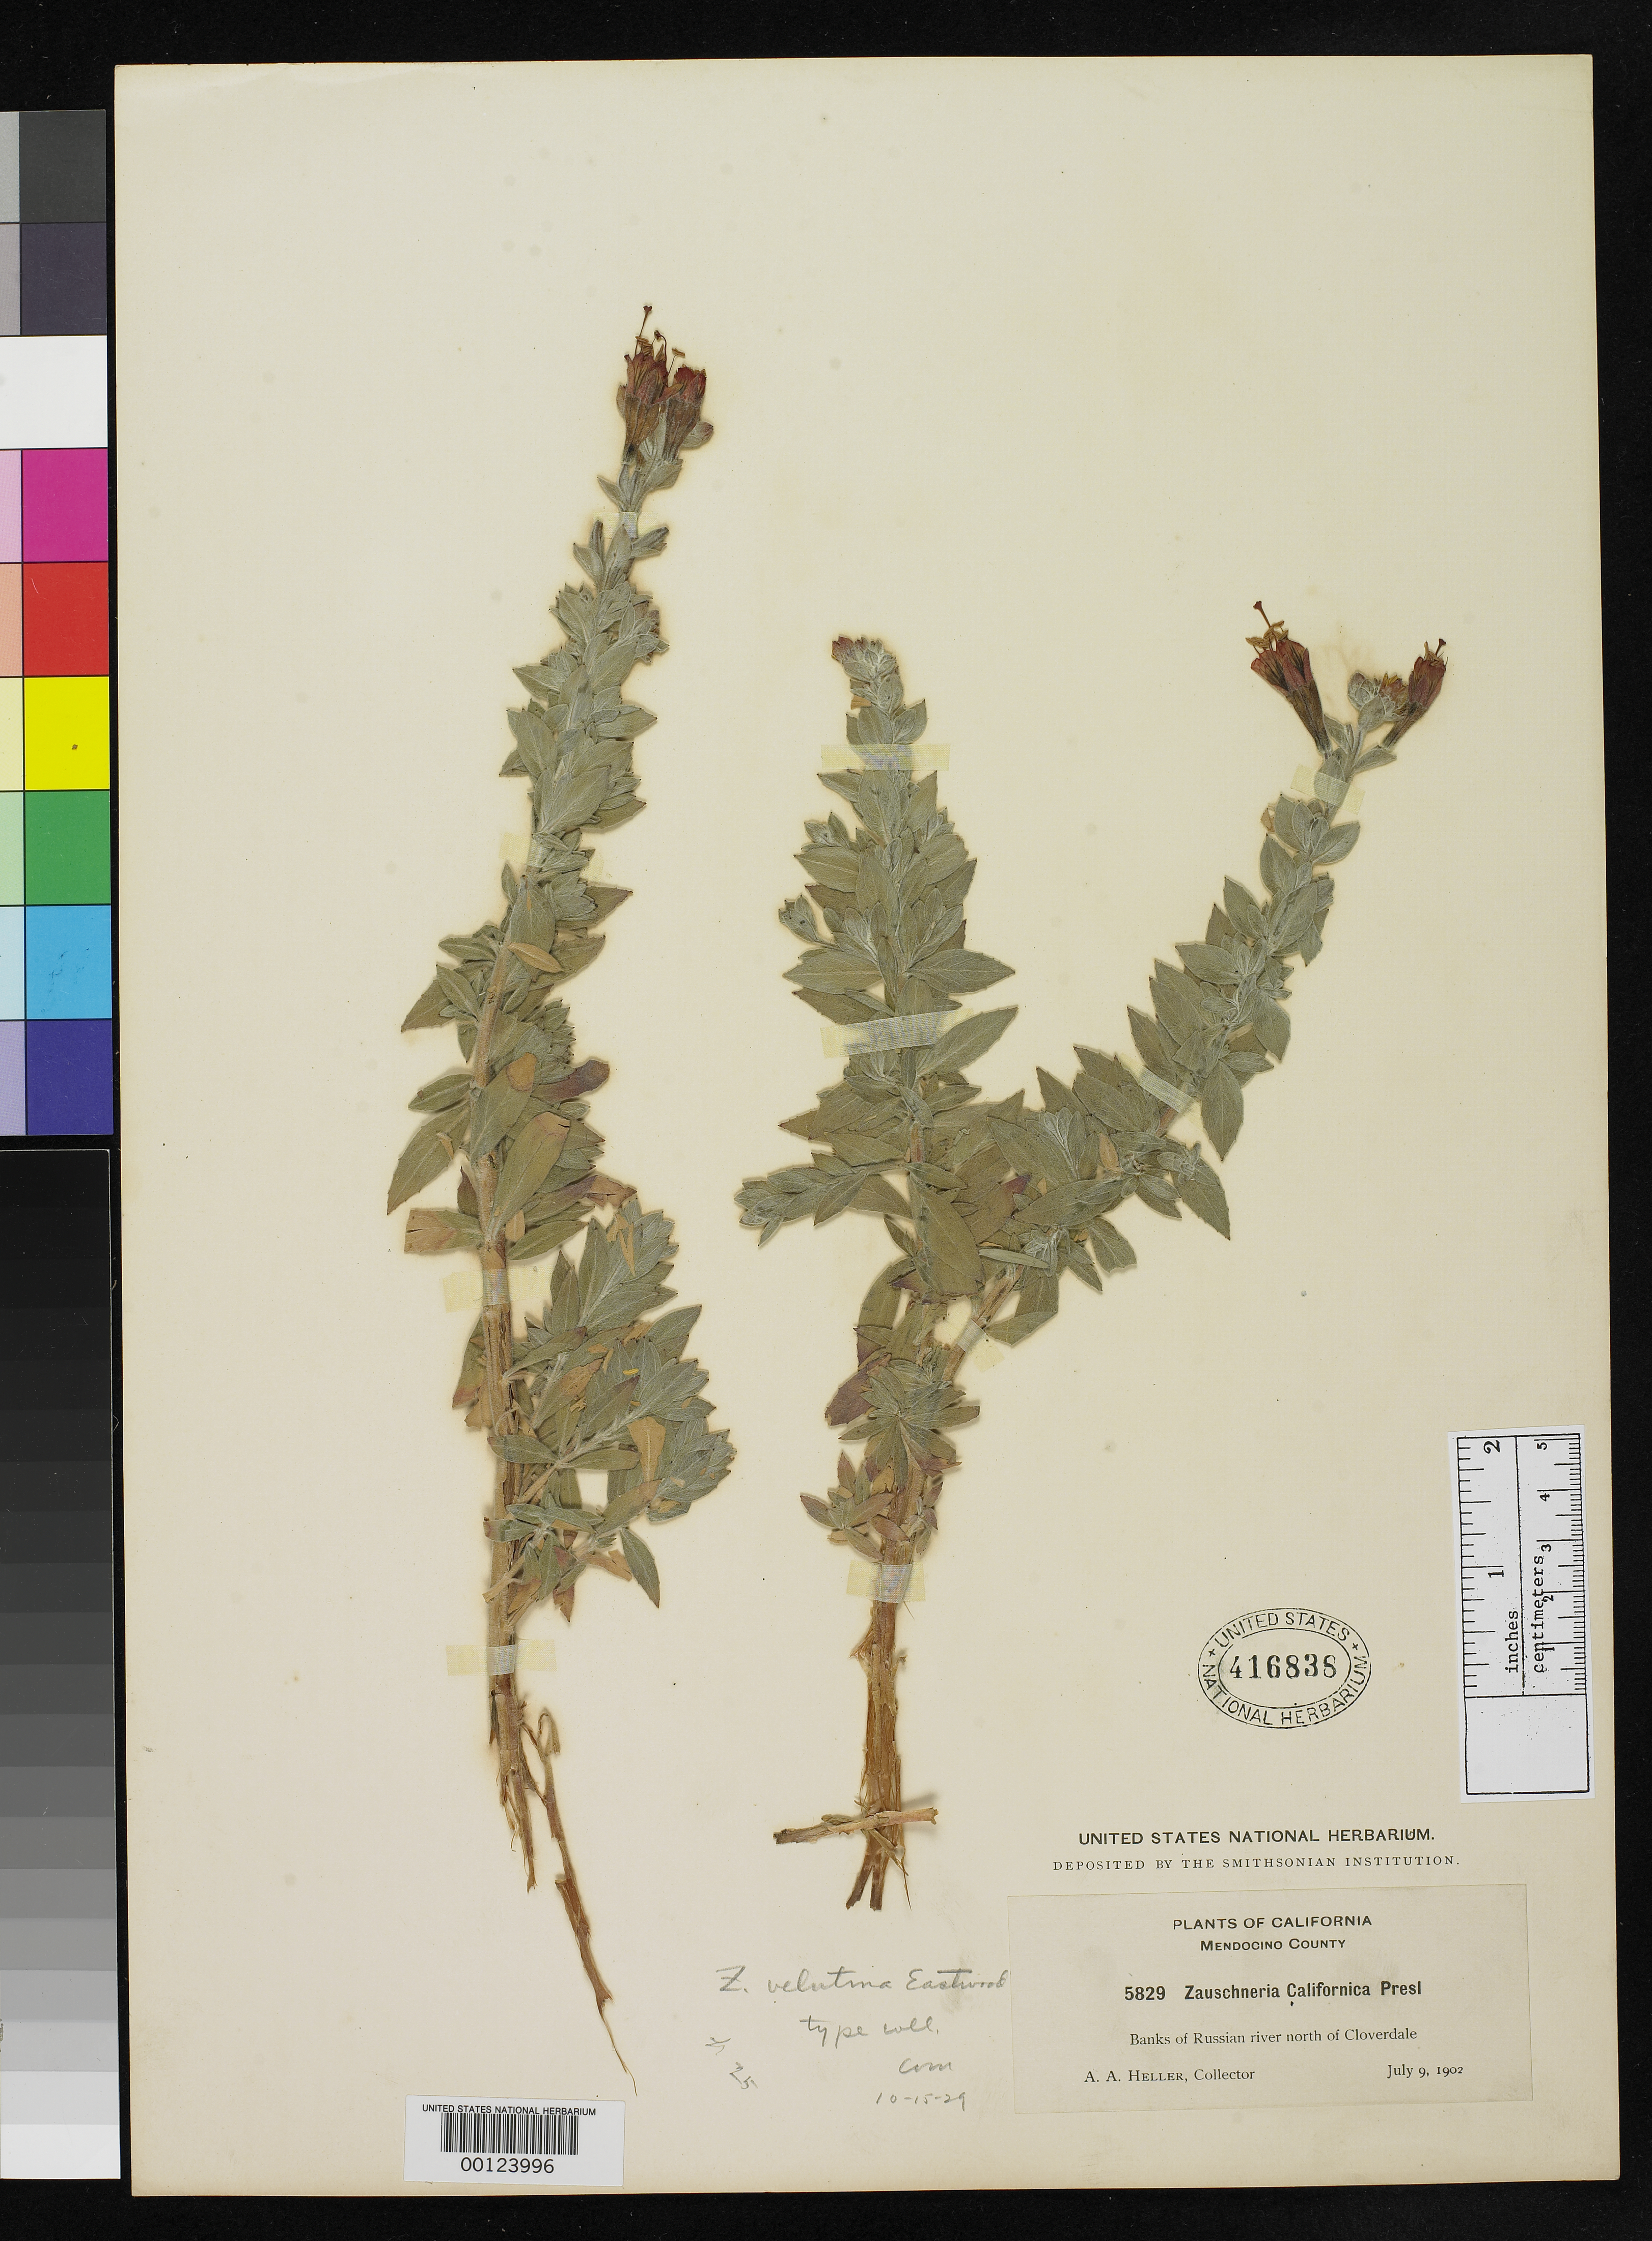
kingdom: Plantae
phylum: Tracheophyta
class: Magnoliopsida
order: Myrtales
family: Onagraceae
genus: Zauschneria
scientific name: Zauschneria velutina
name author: Eastw.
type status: Type Collection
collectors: A. A. Heller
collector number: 5829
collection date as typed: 09 Jul 1902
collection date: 1902-07-09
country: United States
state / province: California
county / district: Mendocino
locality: Banks of Russian River north of Cloverdale.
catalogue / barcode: US 416838